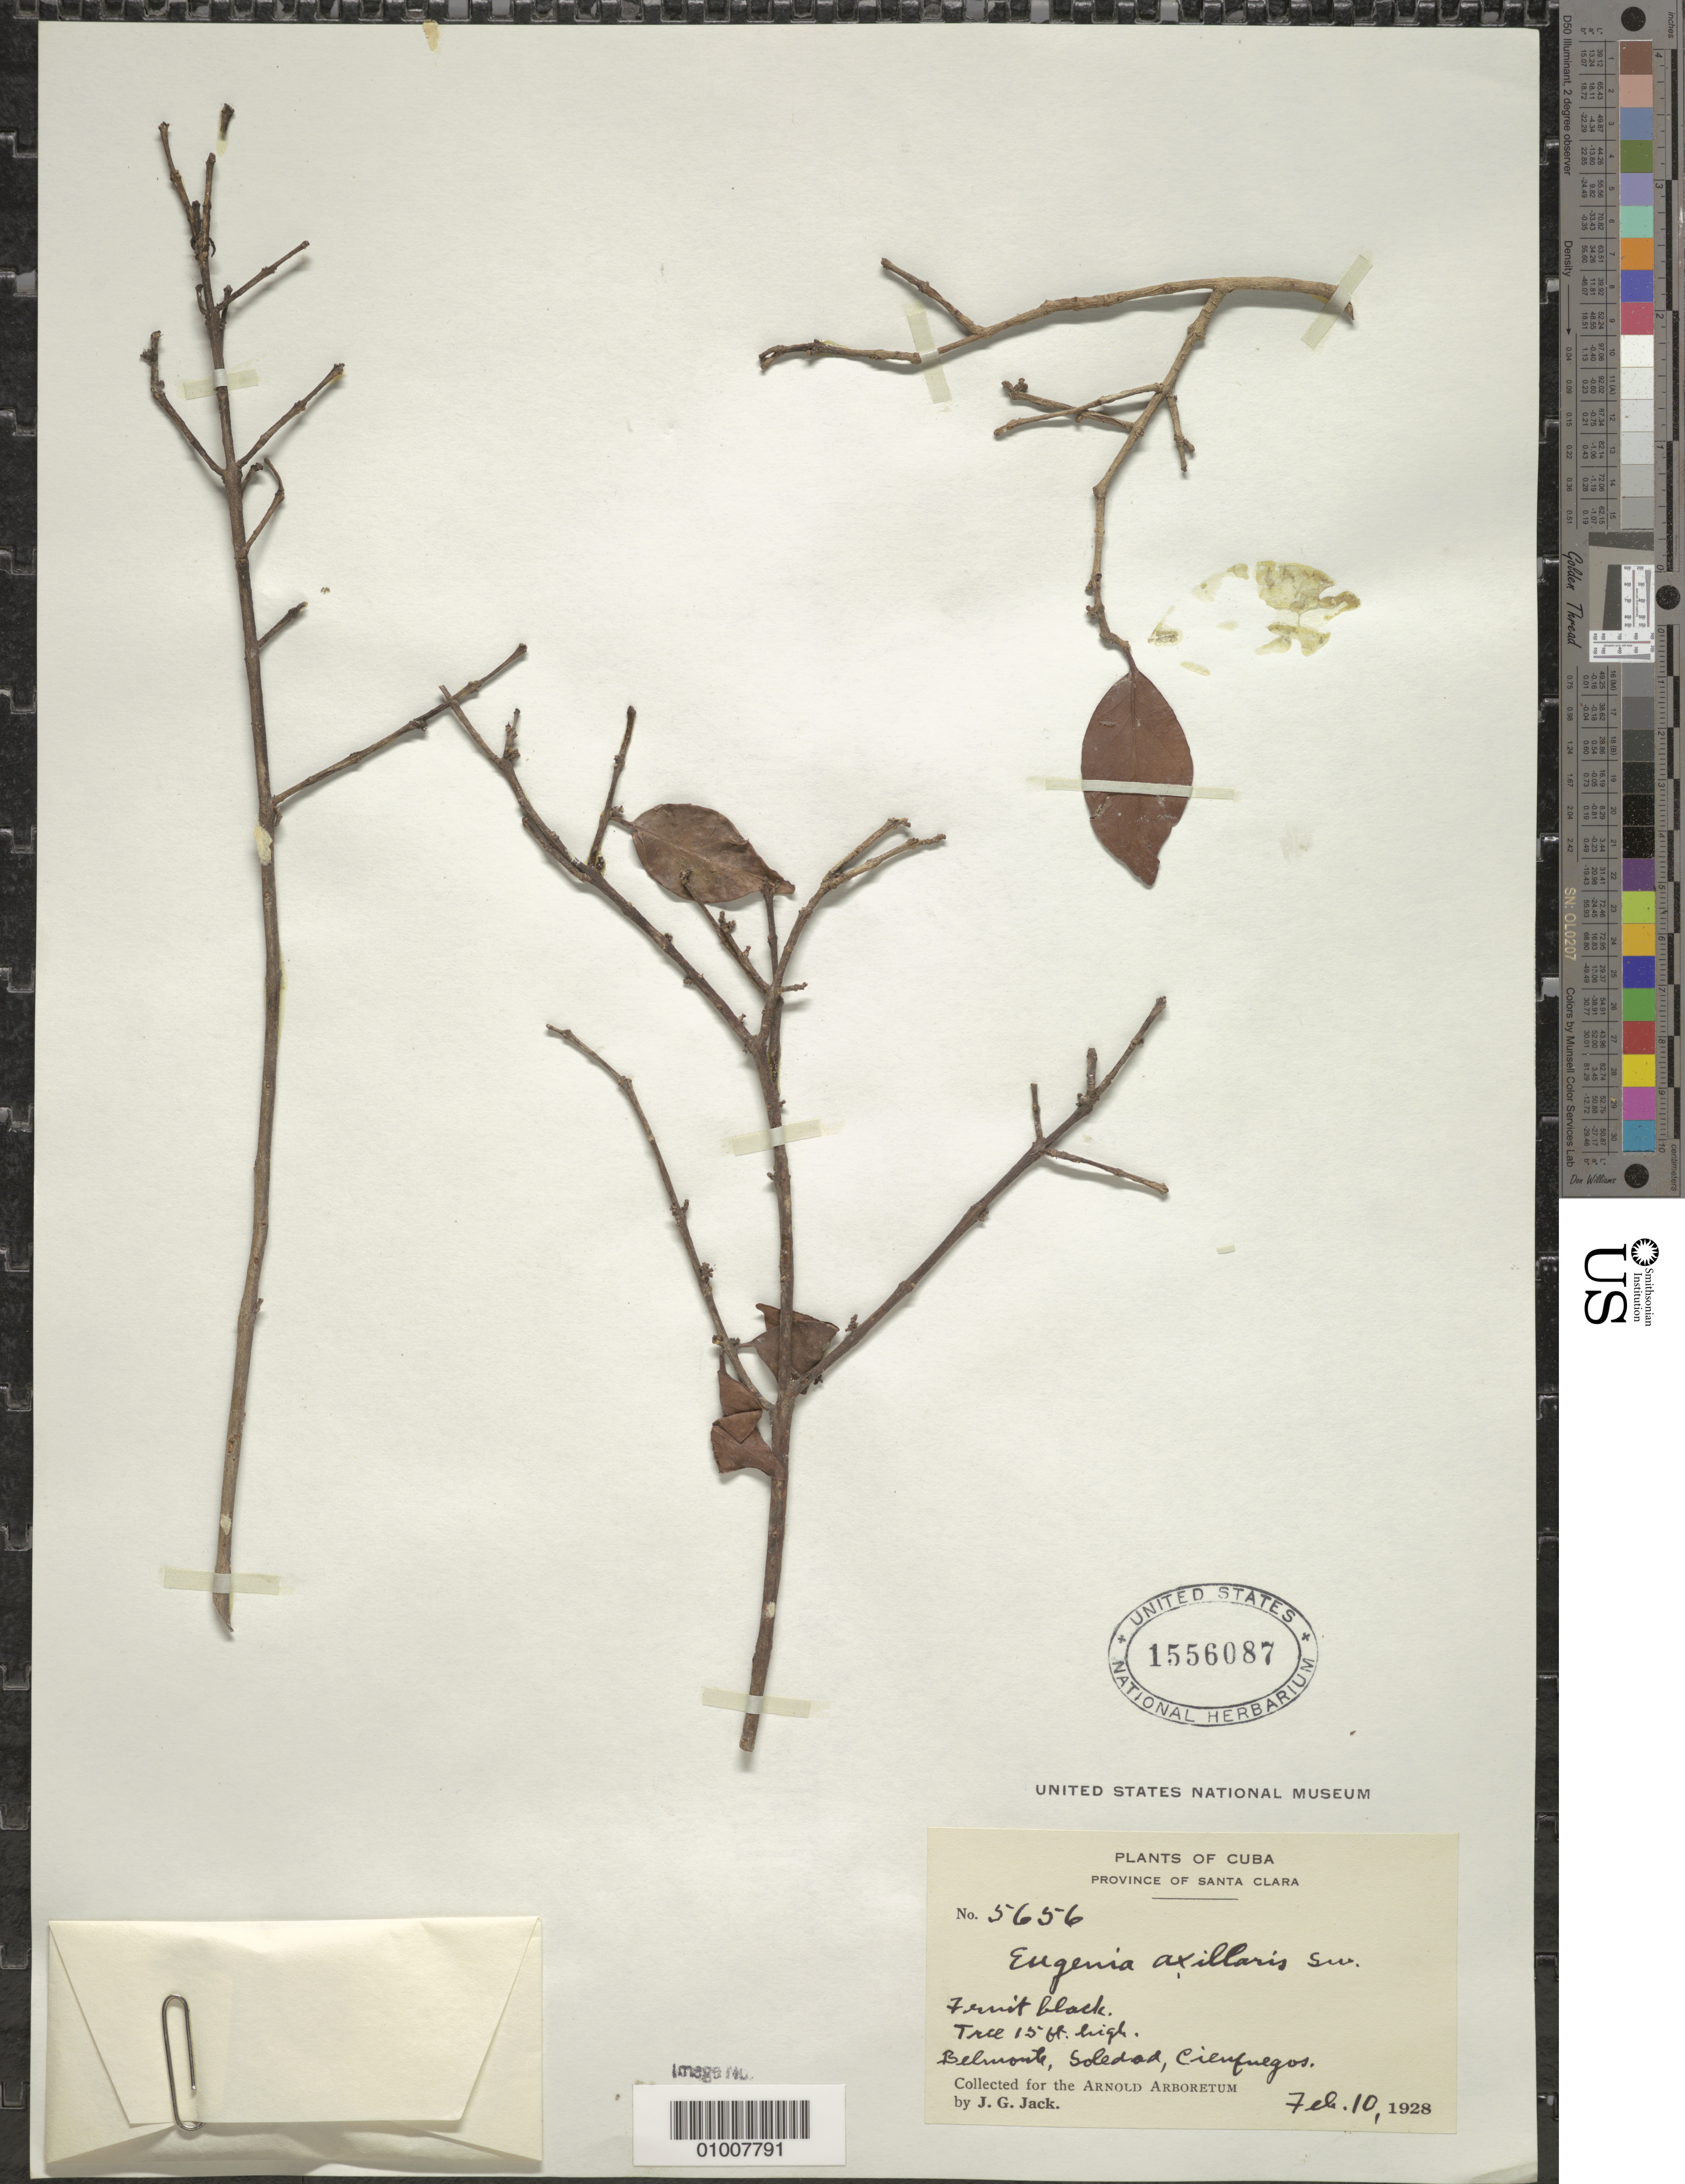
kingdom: Plantae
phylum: Tracheophyta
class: Magnoliopsida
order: Myrtales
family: Myrtaceae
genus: Eugenia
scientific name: Eugenia axillaris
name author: (Sw.) Willd.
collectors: J. G. Jack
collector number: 5656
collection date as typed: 10 Feb 1928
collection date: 1928-02-10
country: Cuba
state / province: Cienfuegos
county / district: Santa Clara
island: Cuba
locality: Belmonte, Soledad, Cienfuegos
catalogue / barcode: US 1556087